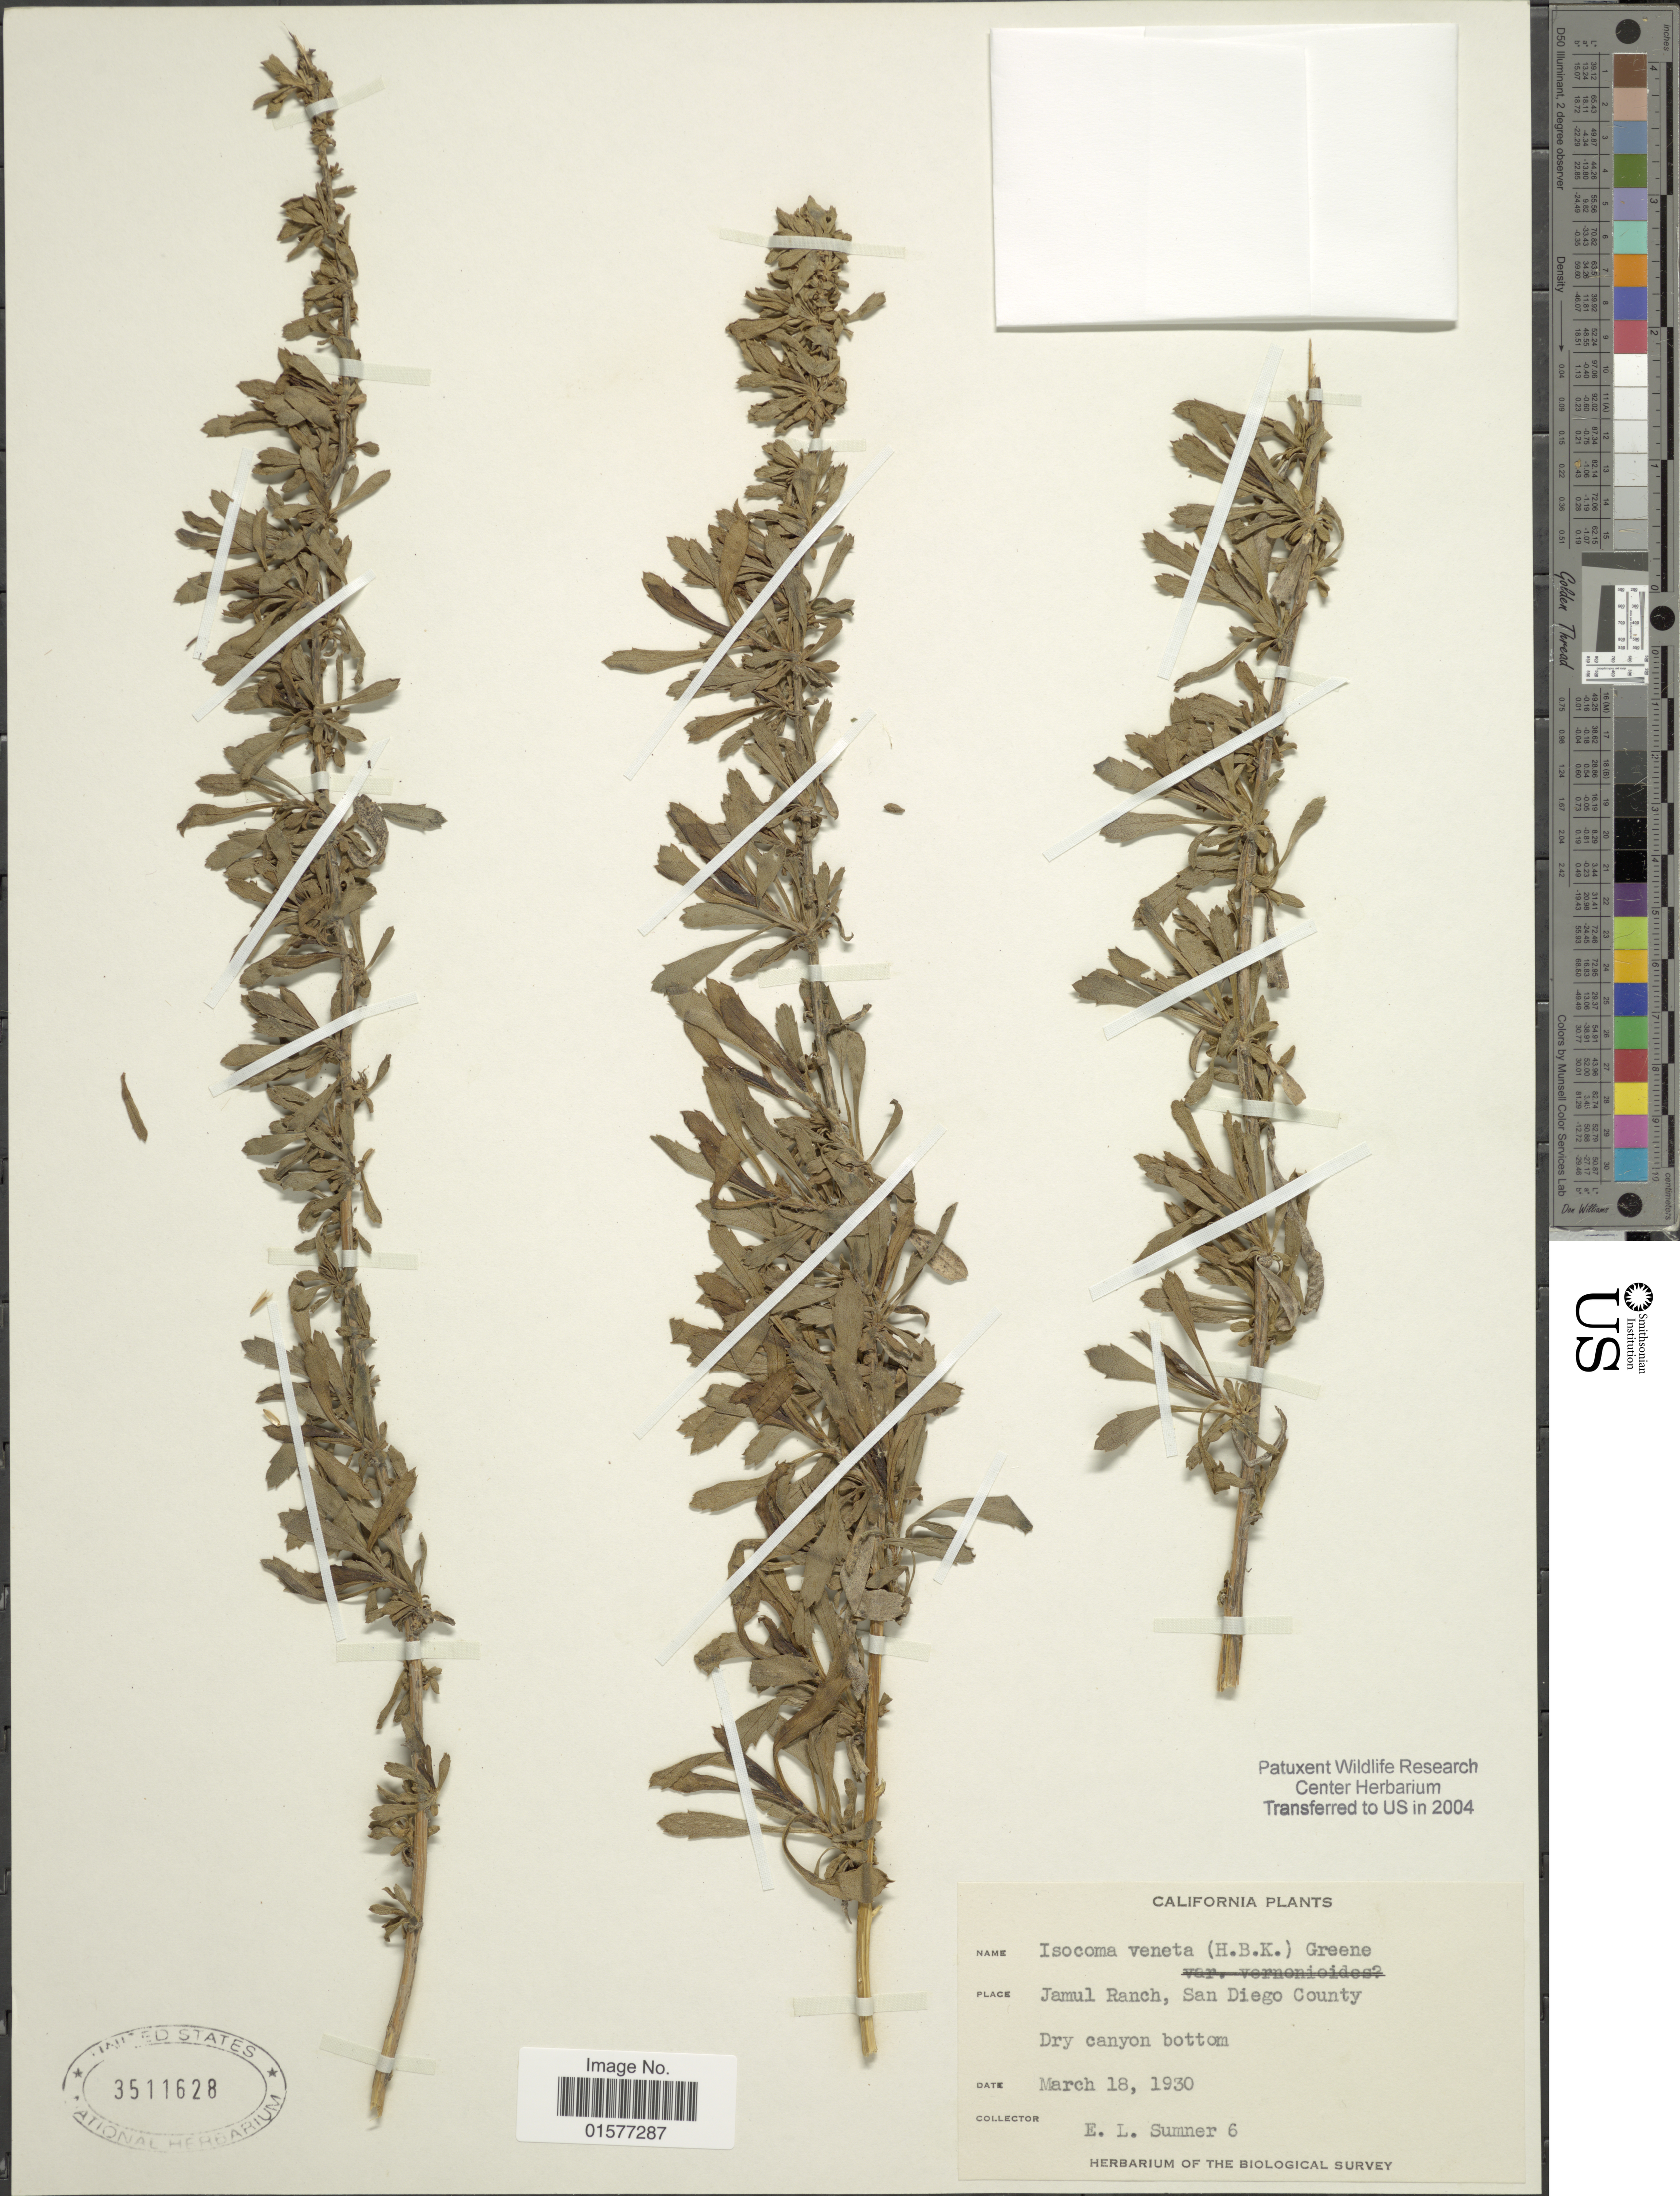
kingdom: Plantae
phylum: Tracheophyta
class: Magnoliopsida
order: Asterales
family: Asteraceae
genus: Isocoma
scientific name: Isocoma menziesii var. menziesii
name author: (Hook.) G.L. Nesom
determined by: Urbatsch, Lowell E., Curator (LSU), Louisiana State University (UNITED STATES)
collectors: E. Sumner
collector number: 6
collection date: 1930-03-18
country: United States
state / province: California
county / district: San Diego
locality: Jamul Ranch, San Diego County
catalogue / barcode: US 3511628